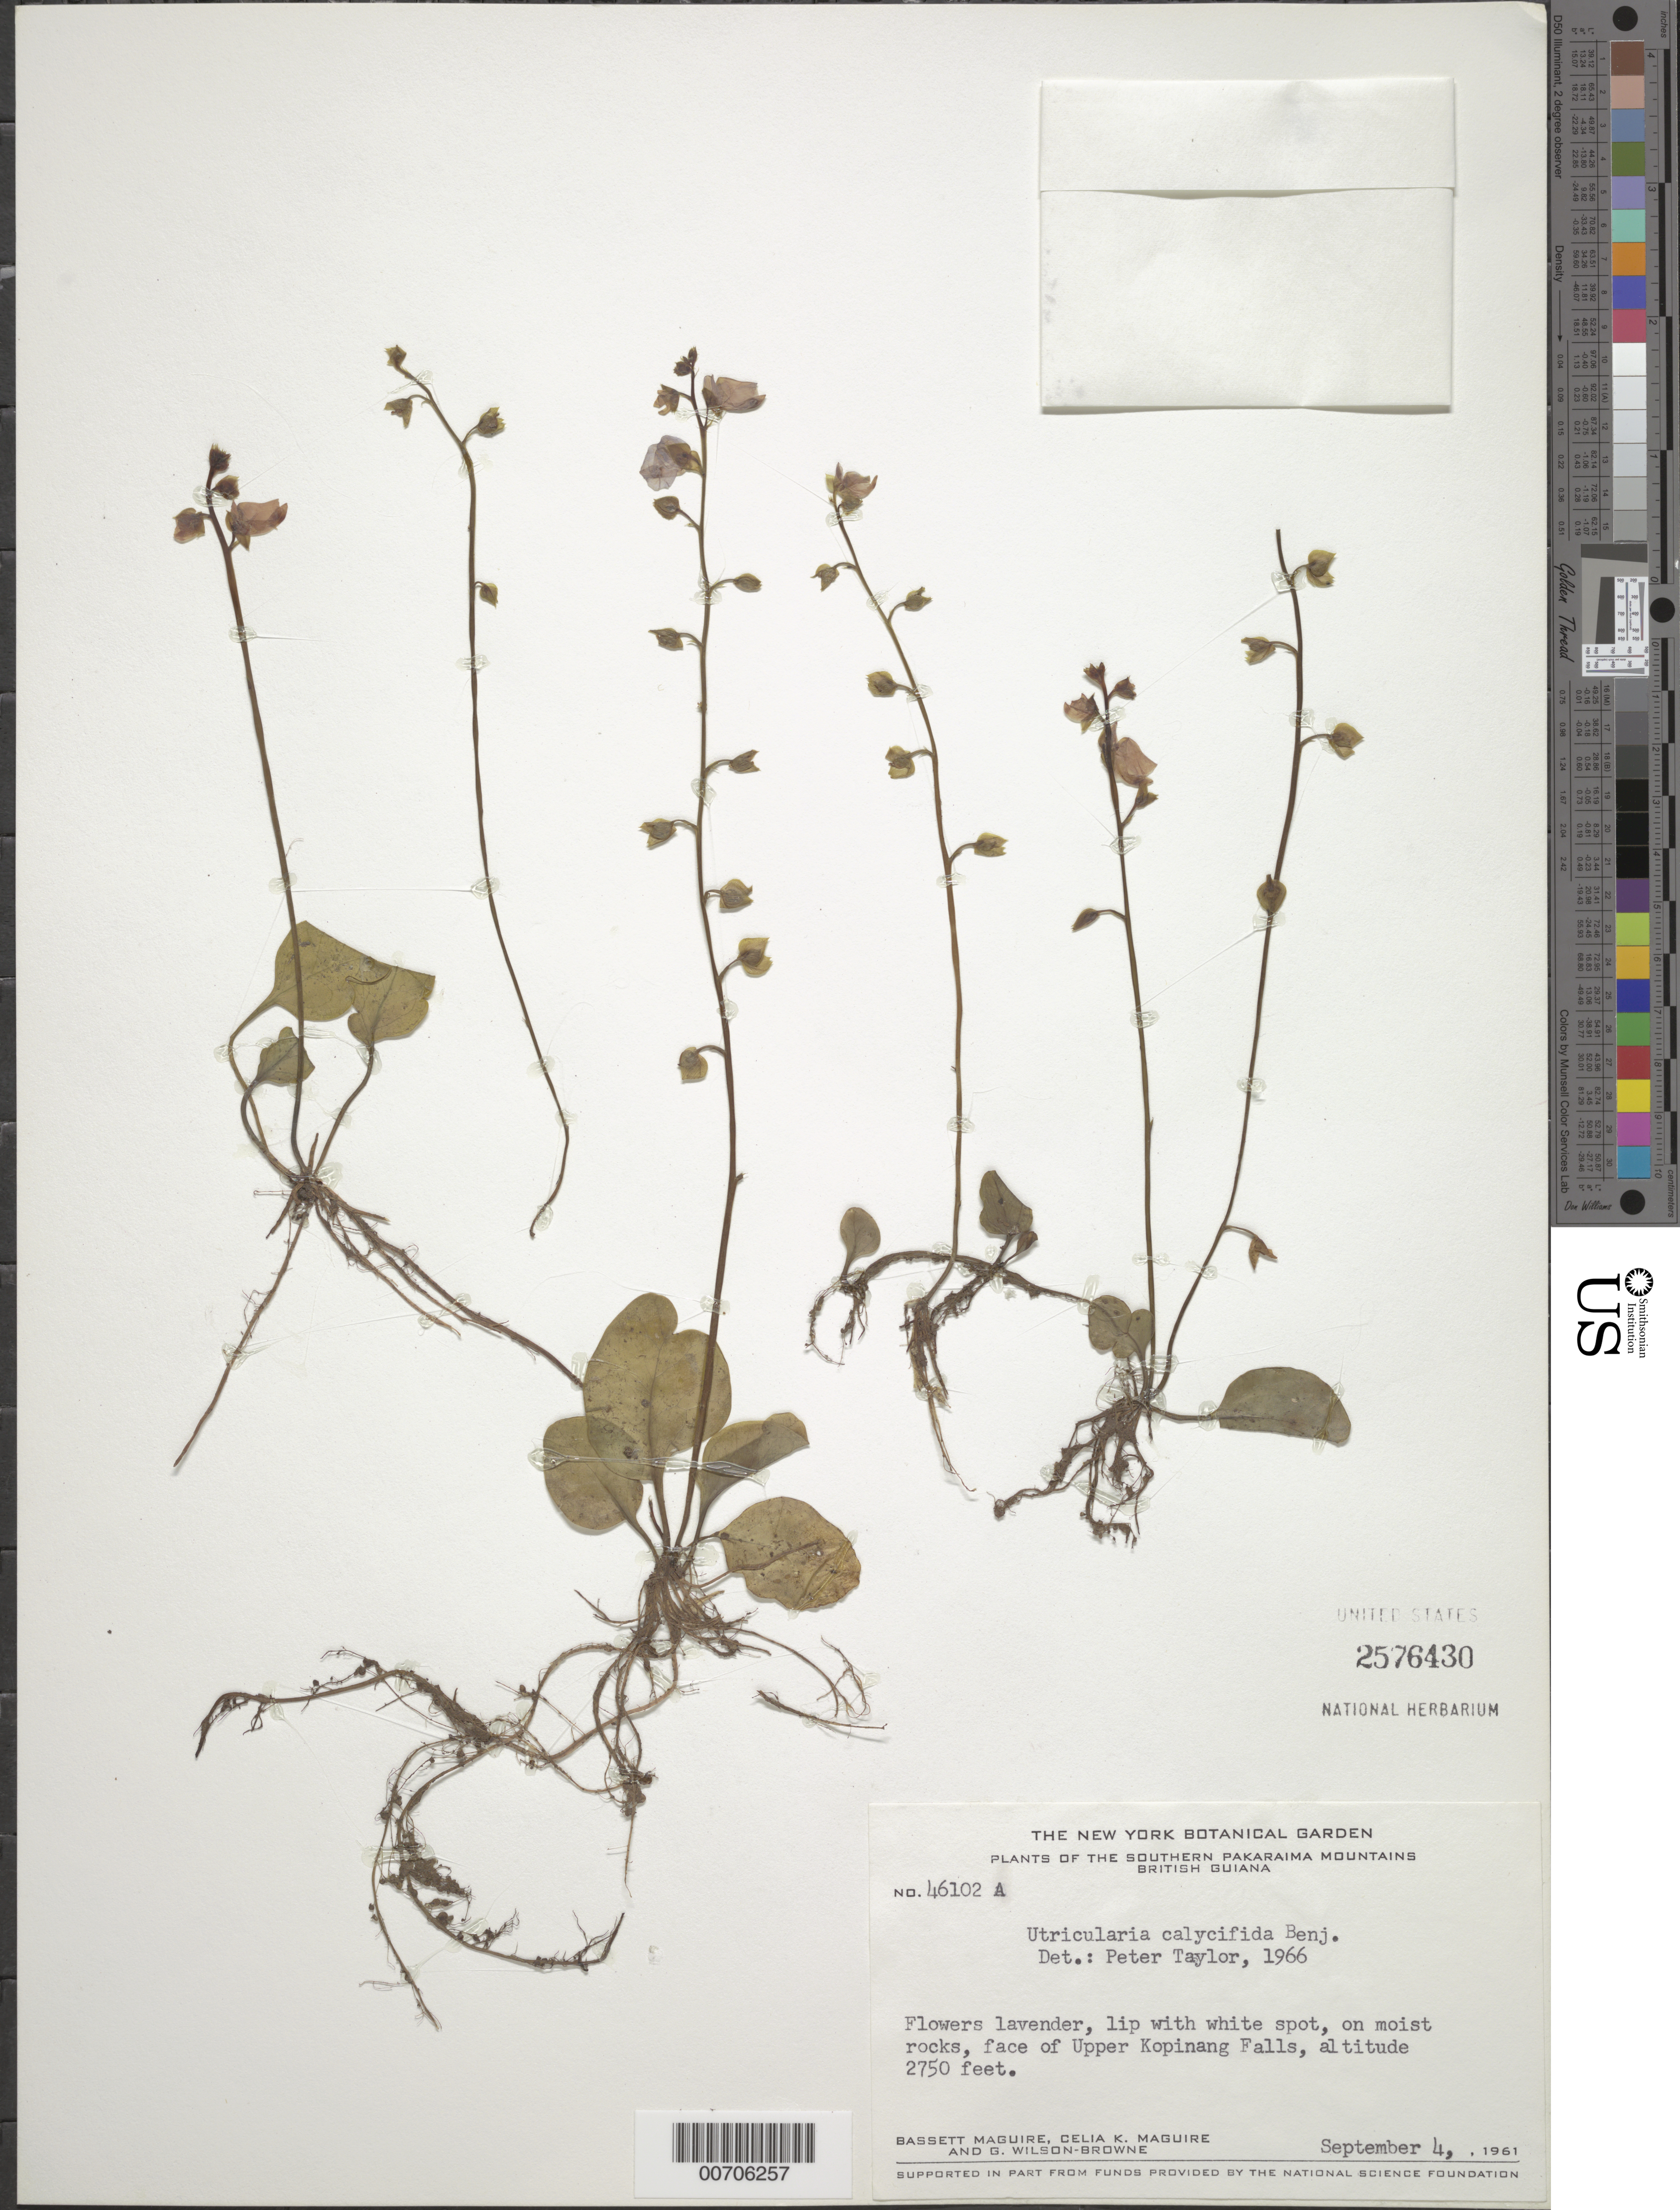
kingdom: Plantae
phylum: Tracheophyta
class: Magnoliopsida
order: Lamiales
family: Lentibulariaceae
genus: Utricularia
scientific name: Utricularia calycifida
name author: Benj.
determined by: Taylor, P.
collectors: B. Maguire, C. K. Maguire & G. Wilson-Browne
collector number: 46102 A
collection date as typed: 4-Sep-61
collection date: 1961-09-04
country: Guyana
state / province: Potaro-Siparuni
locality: Kopinang Falls, S Pakaraima Mts.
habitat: Moist rocks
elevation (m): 838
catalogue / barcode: US 2576430